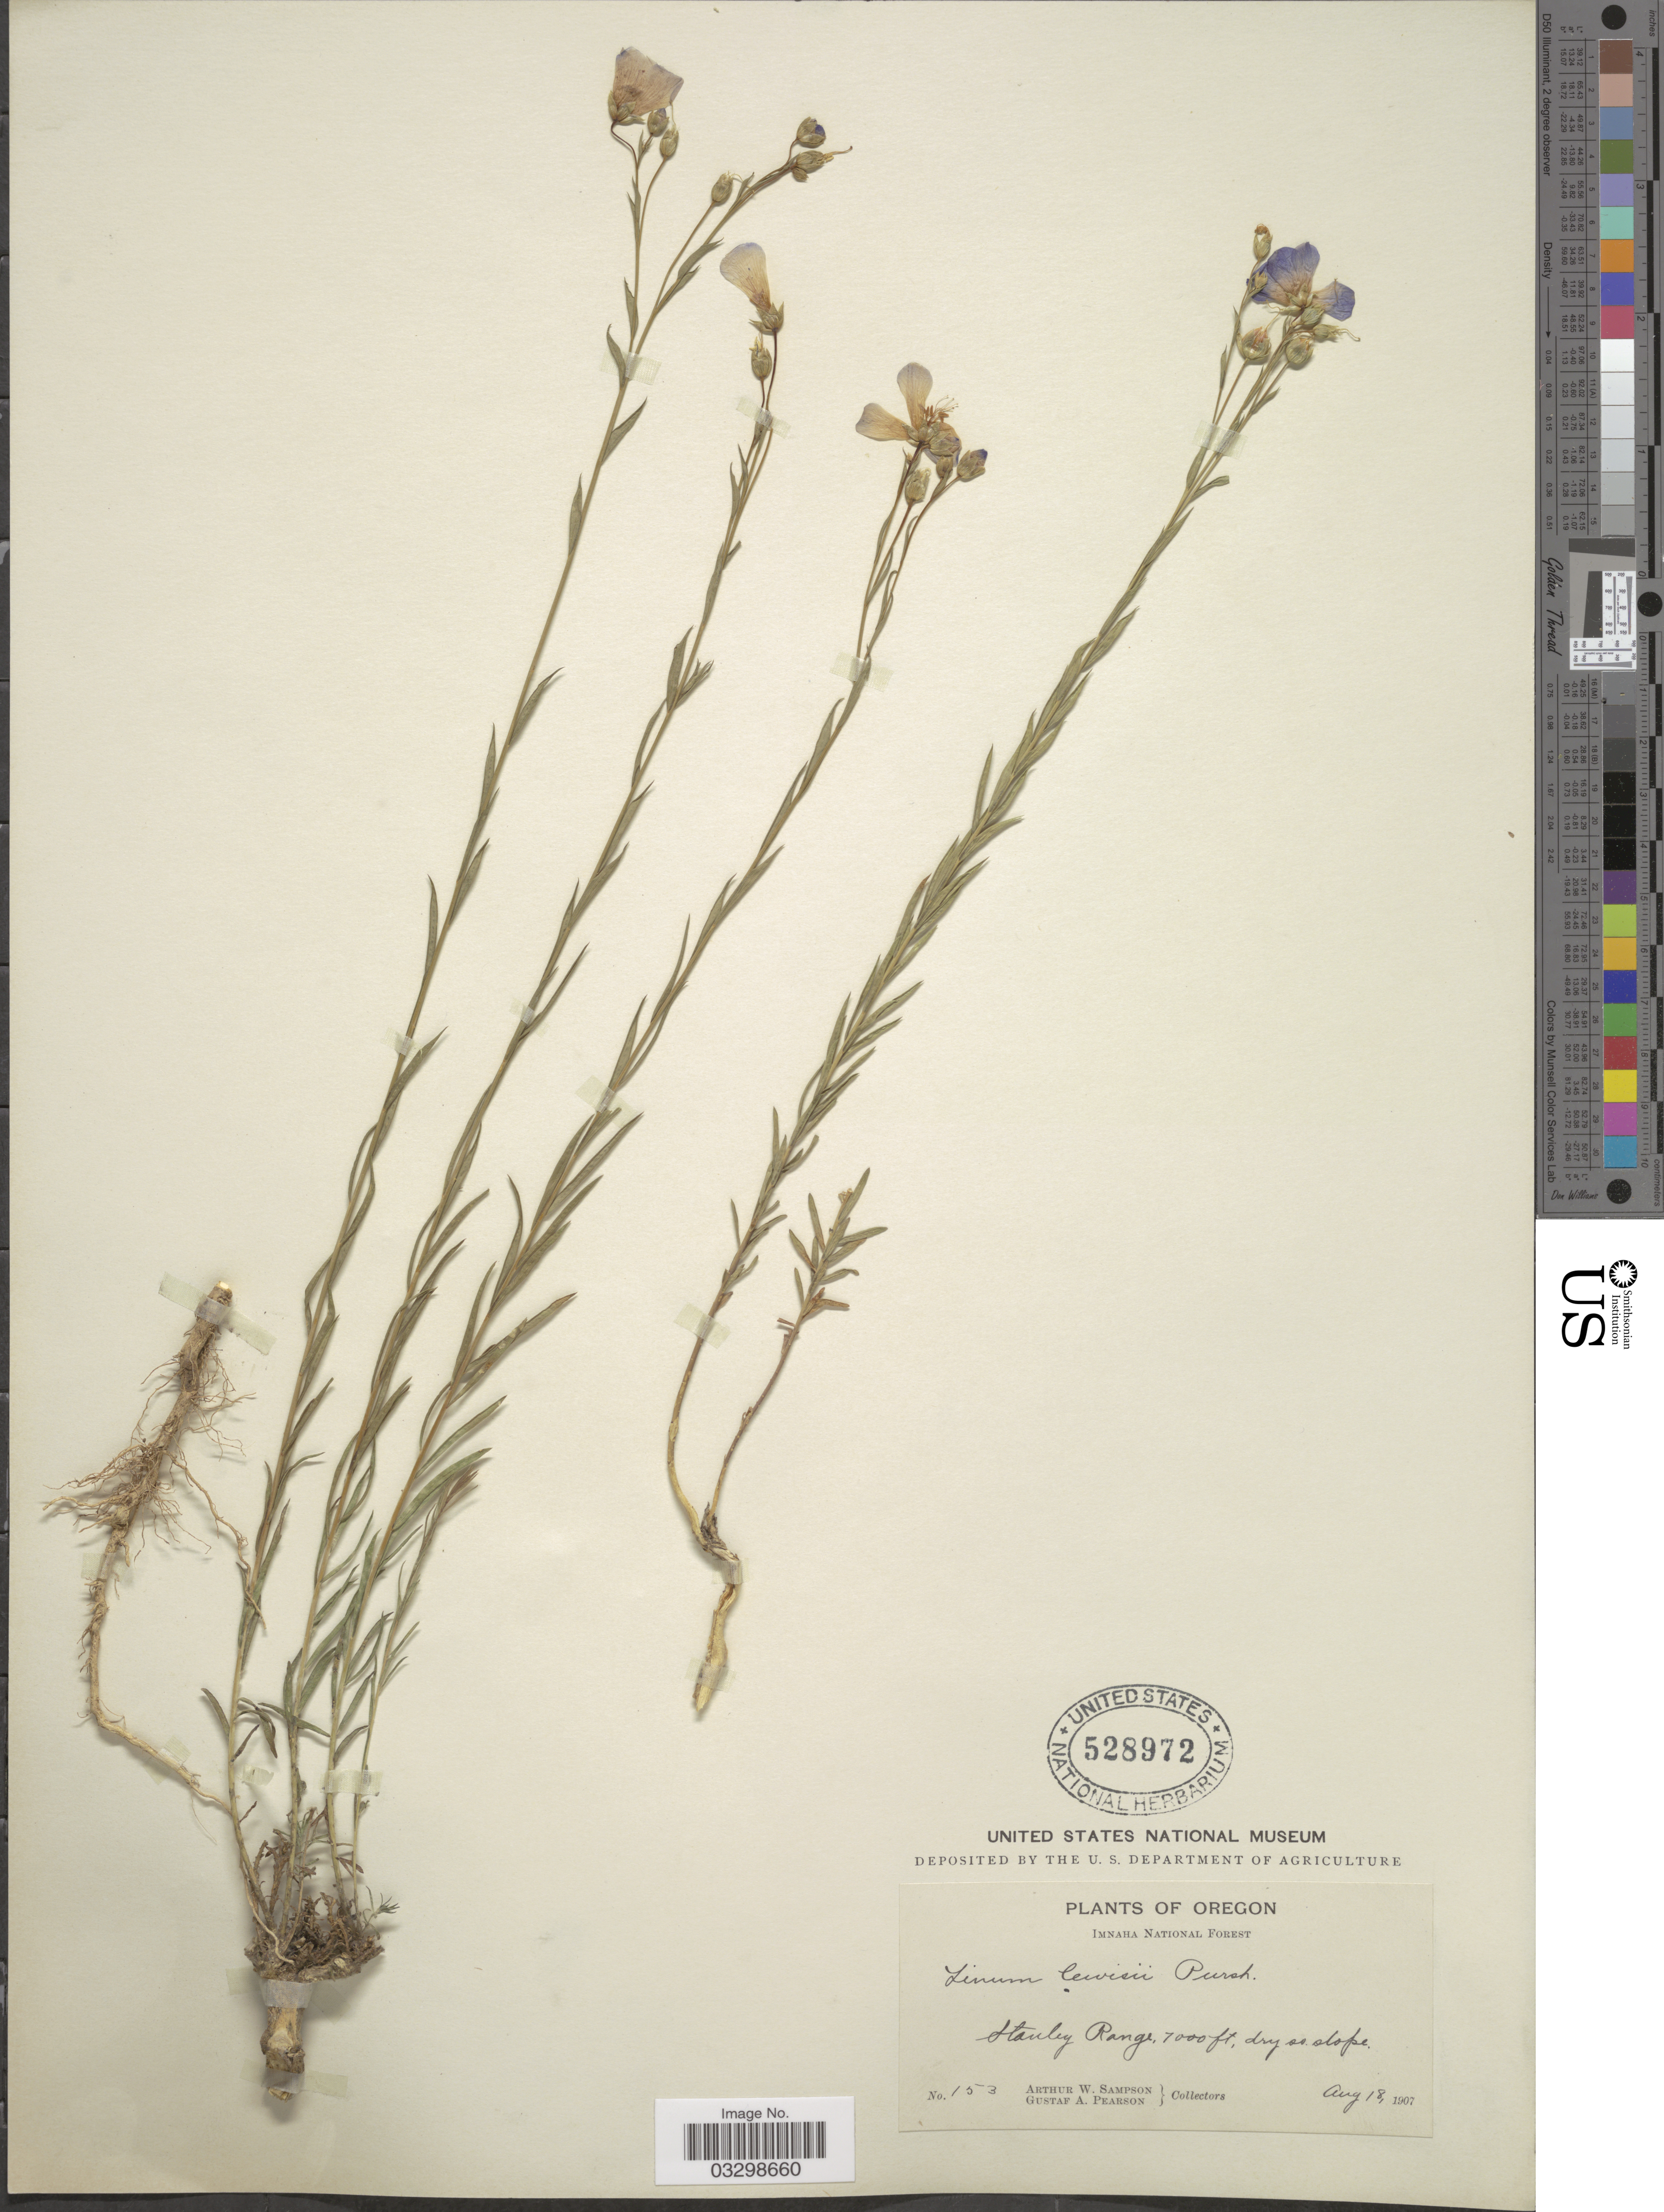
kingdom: Plantae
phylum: Tracheophyta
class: Magnoliopsida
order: Malpighiales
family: Linaceae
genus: Linum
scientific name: Linum lewisii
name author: Pursh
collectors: A. Sampson & G. Pearson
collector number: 153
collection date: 1907-08-18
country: United States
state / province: Oregon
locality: Imnaha National Forest. Stanley Range.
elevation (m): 2134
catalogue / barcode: US 528972